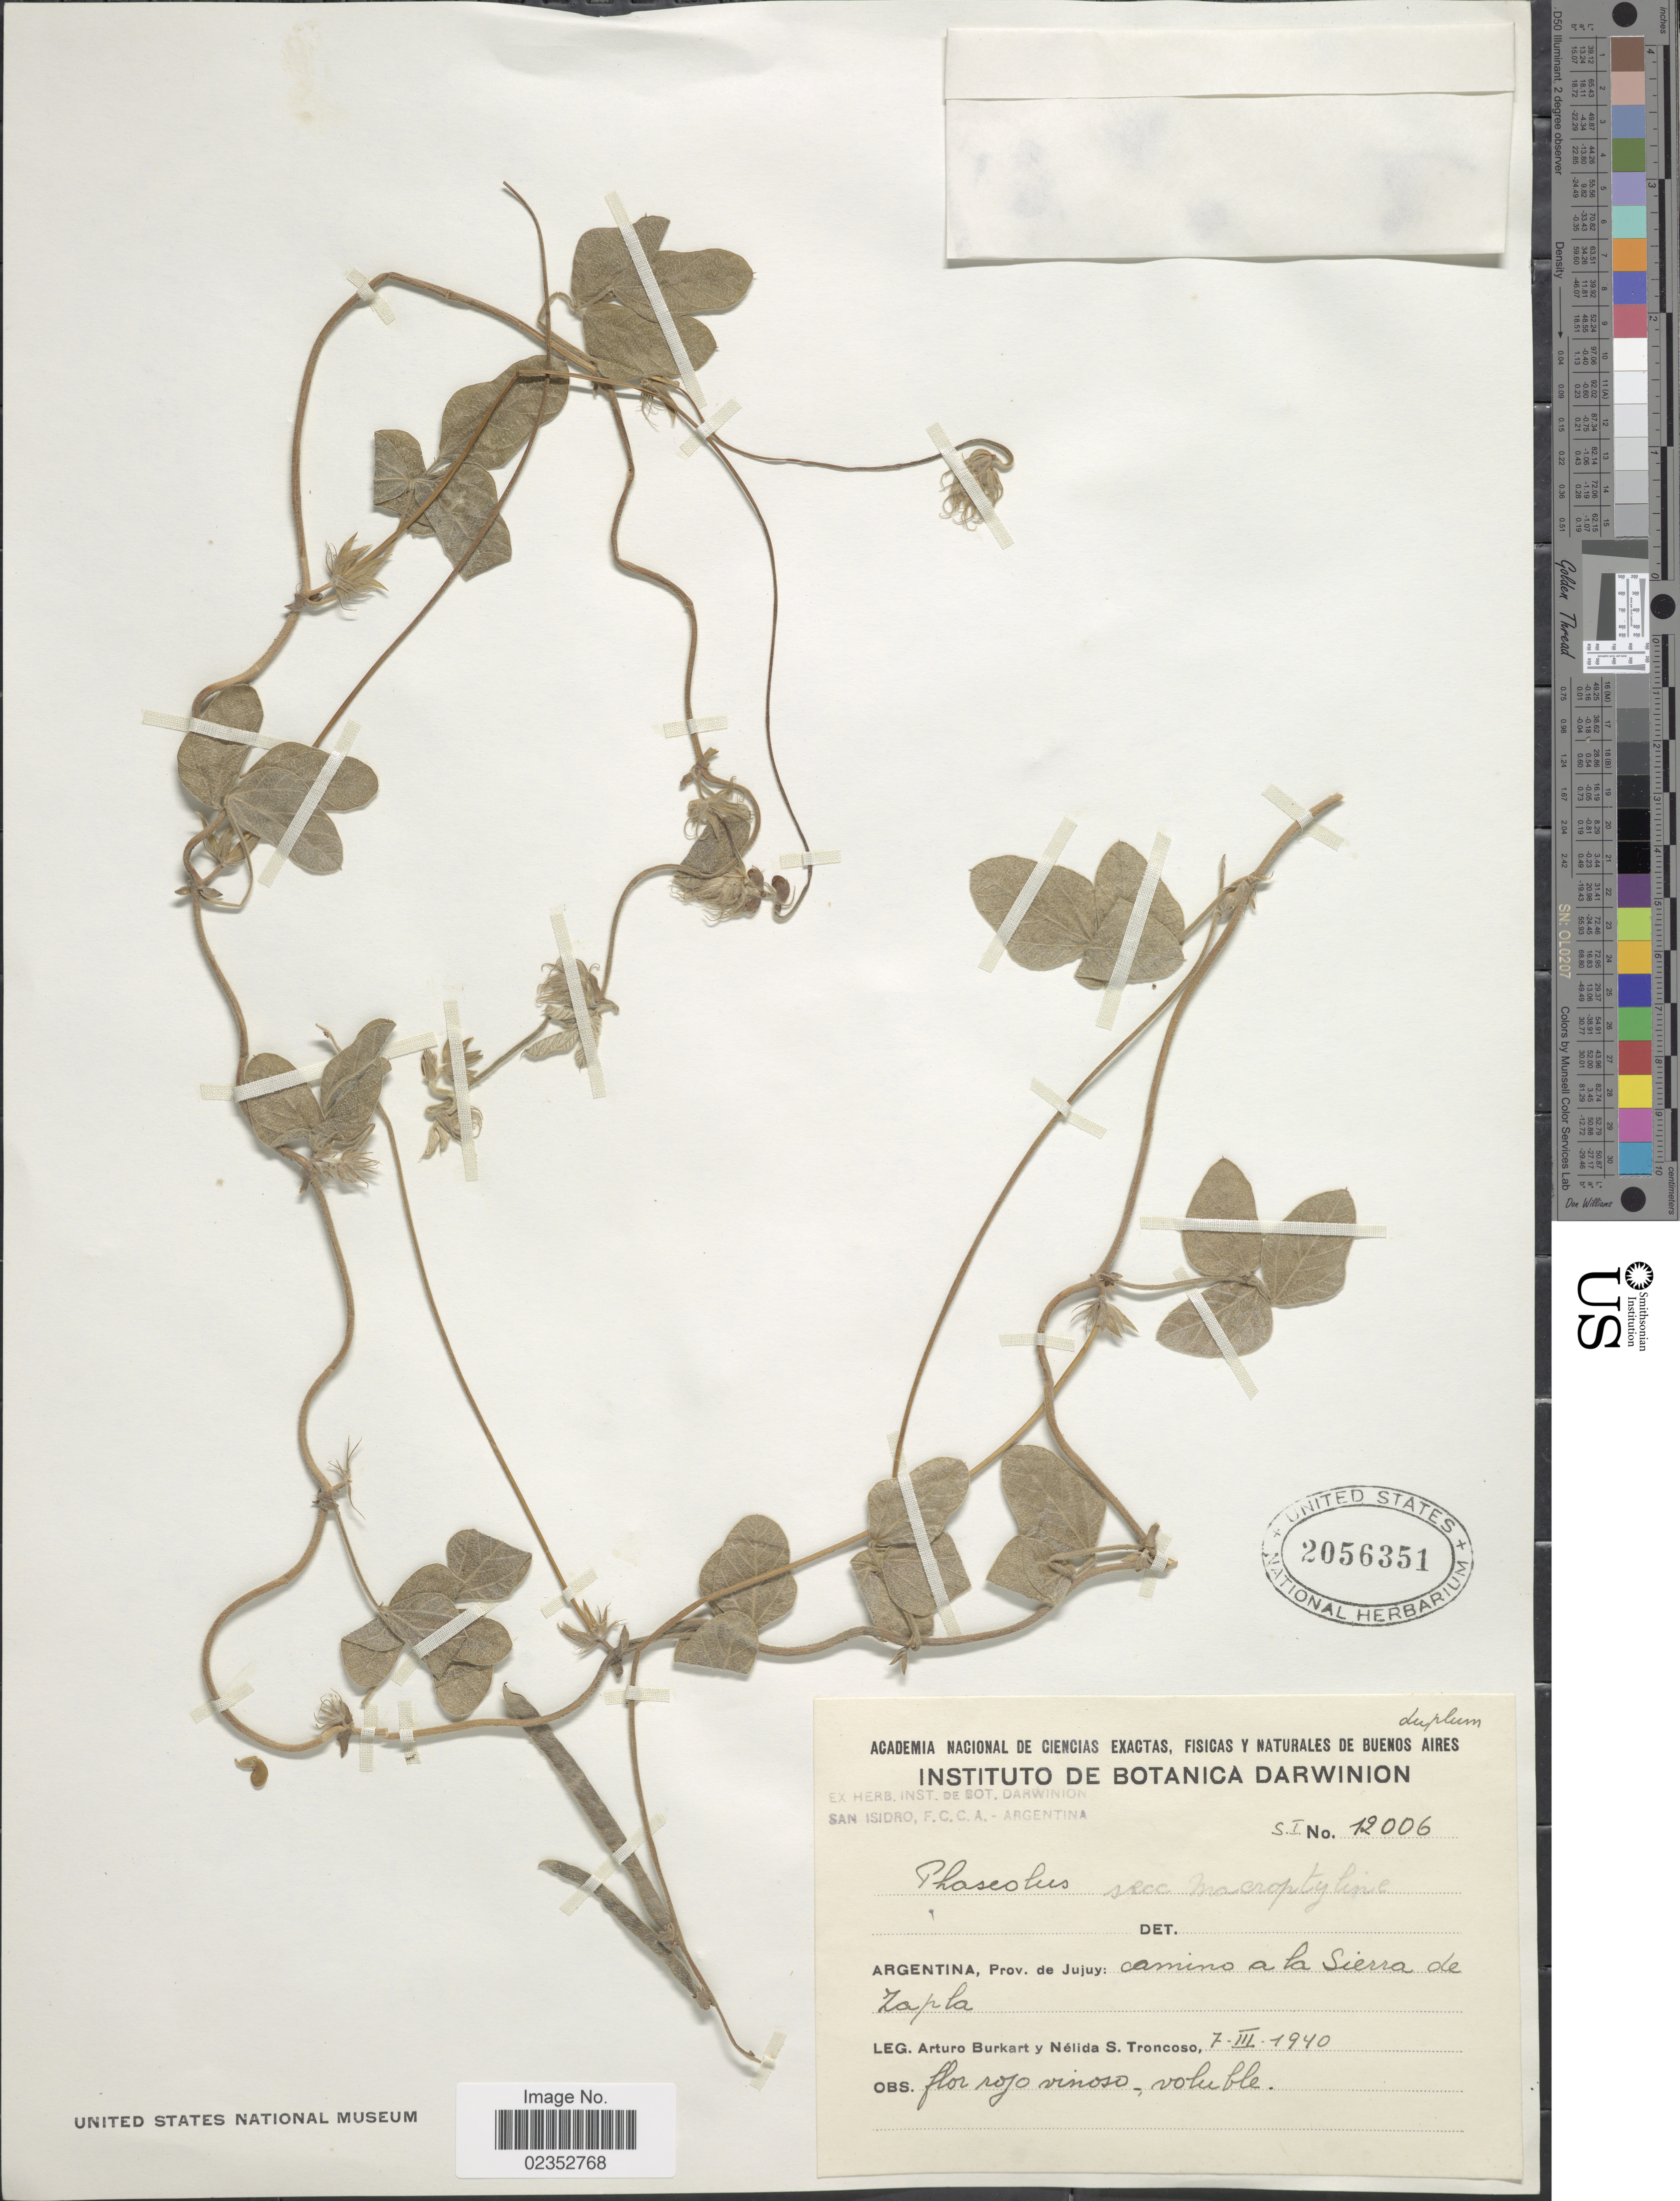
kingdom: Plantae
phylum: Tracheophyta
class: Magnoliopsida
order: Fabales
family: Fabaceae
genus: Macroptilium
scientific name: Macroptilium erythroloma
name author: (Mart. ex Benth.) Urb.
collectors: A. E. Burkart & N. S. Troncoso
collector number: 12006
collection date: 1940-03-07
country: Argentina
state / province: Jujuy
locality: Camino a la Sierra de Zapla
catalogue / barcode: US 2056351